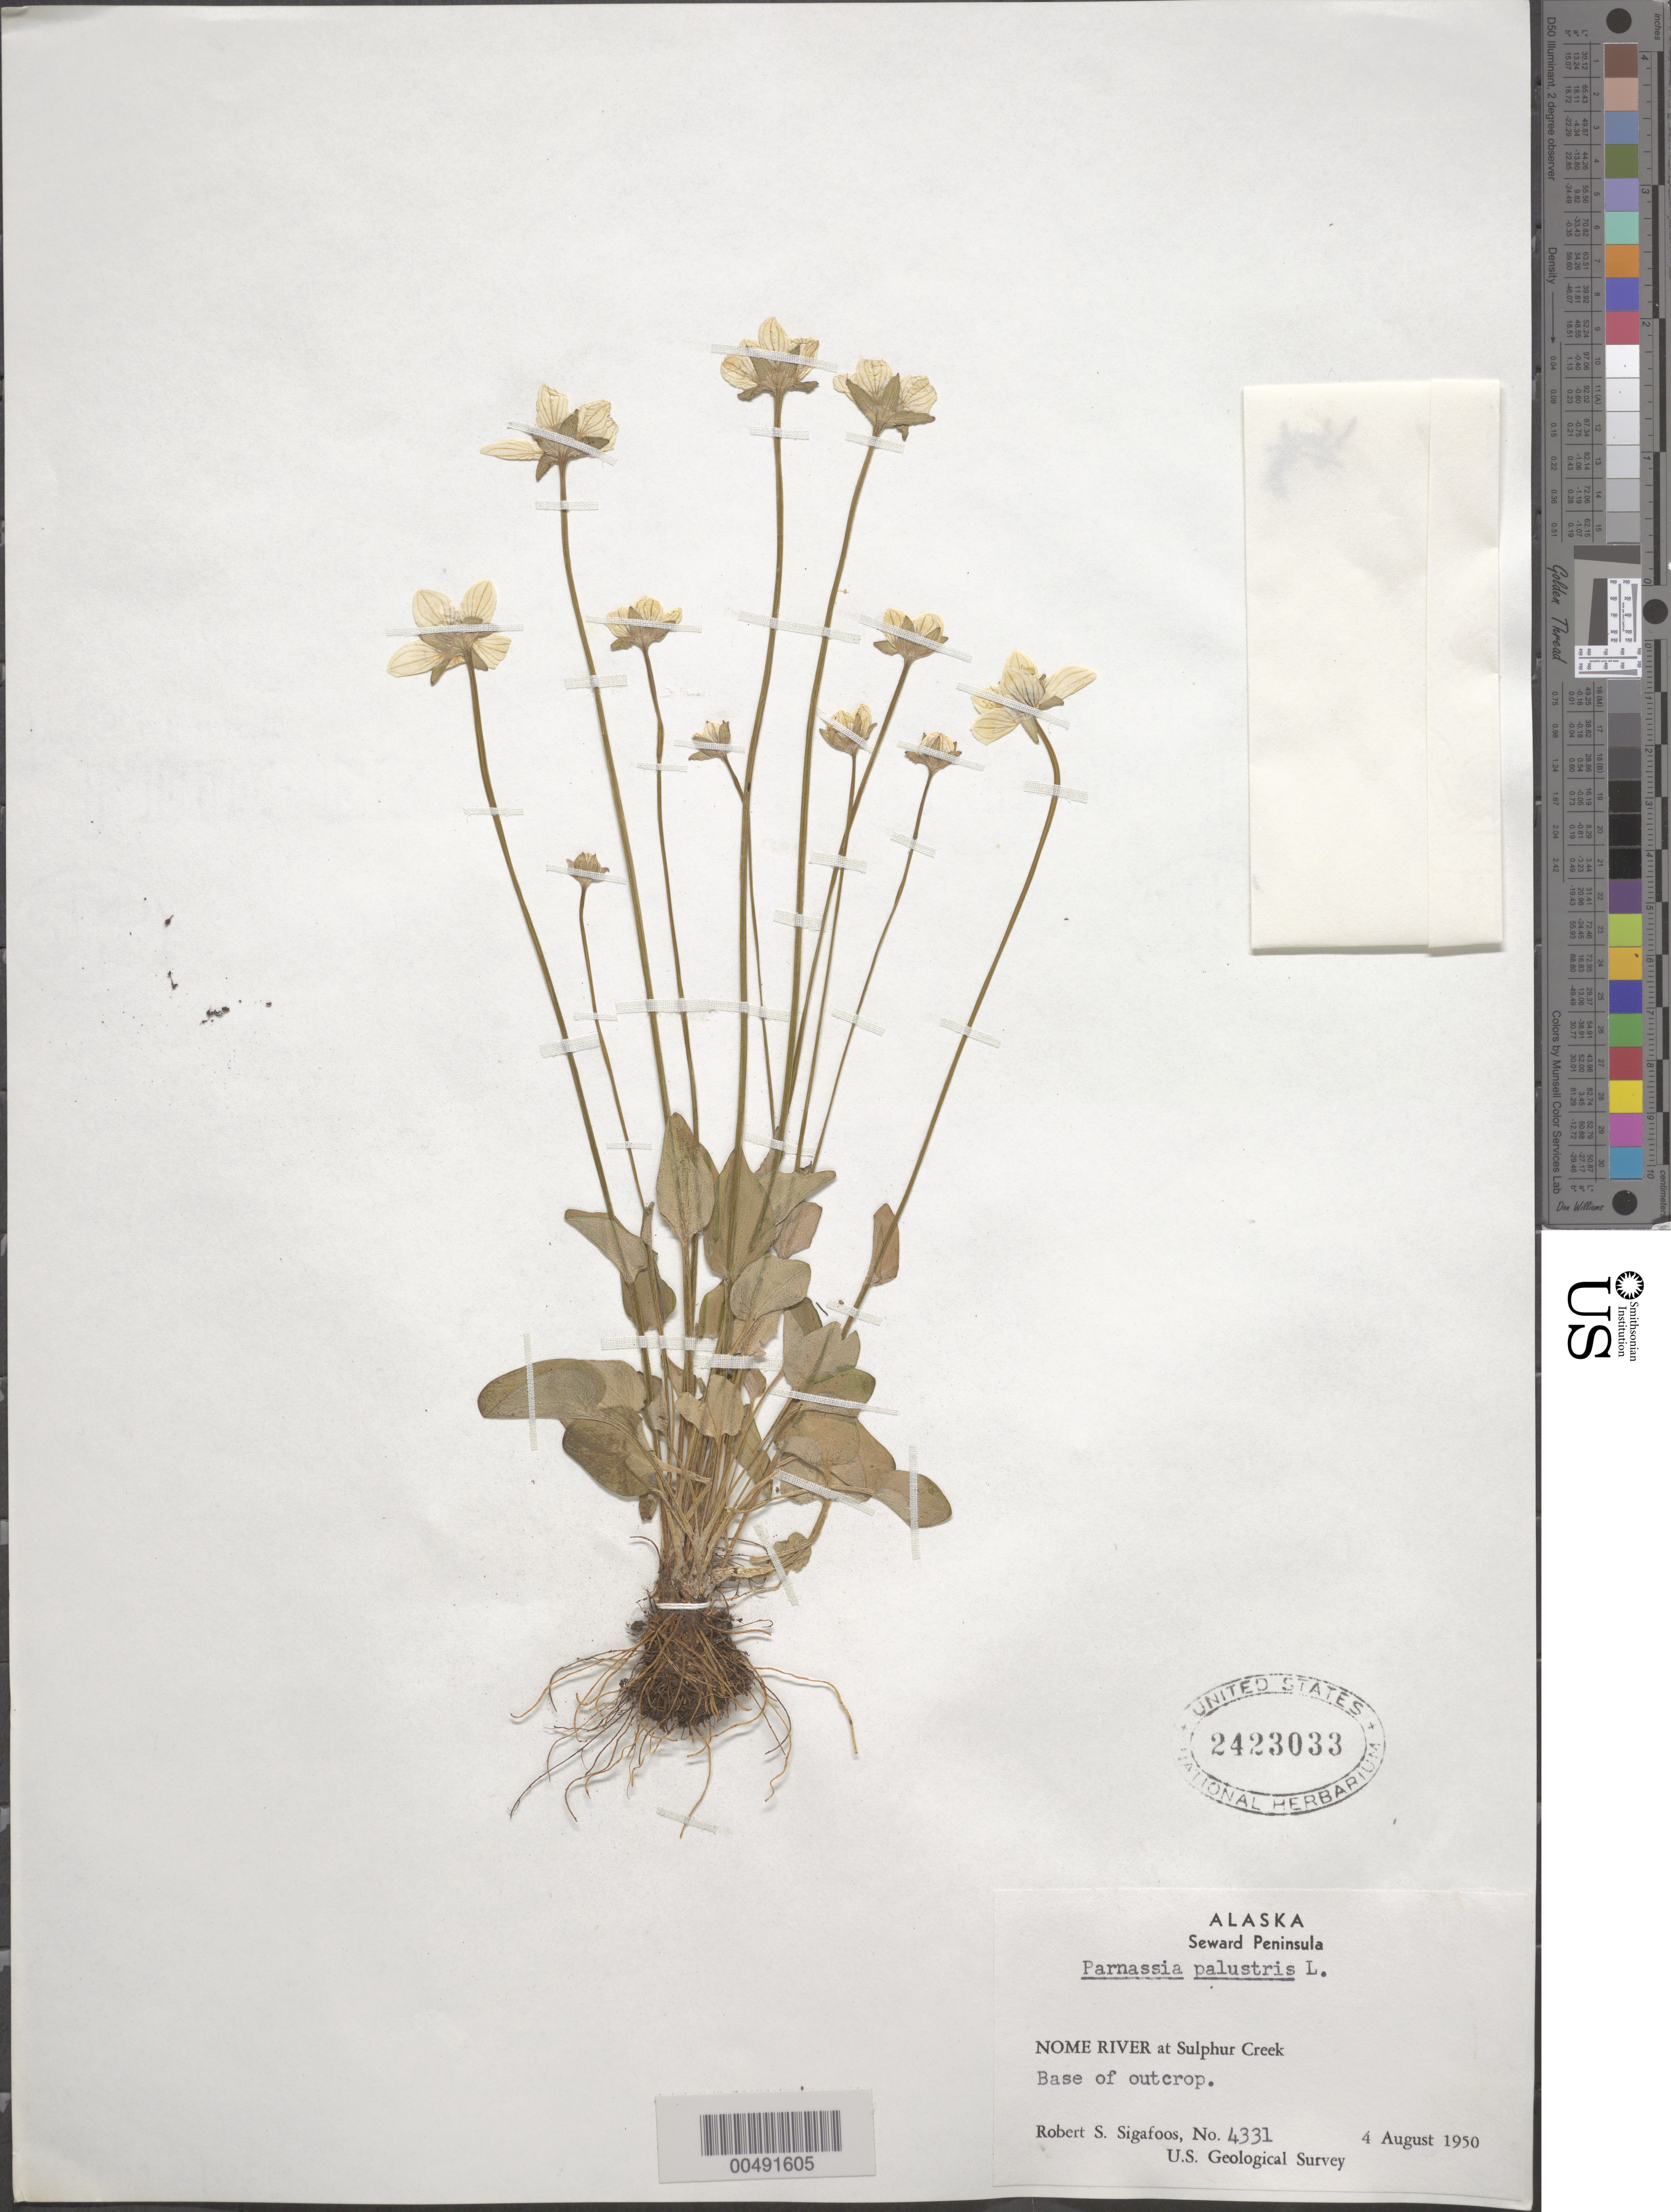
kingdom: Plantae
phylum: Tracheophyta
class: Magnoliopsida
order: Celastrales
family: Parnassiaceae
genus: Parnassia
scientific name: Parnassia palustris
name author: L.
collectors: R. Sigafoos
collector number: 4331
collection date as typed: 04 Aug 1950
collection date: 1950-08-04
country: United States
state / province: Alaska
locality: Seward Peninsula, Nome River at Sulphur Creek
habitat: base of outcrop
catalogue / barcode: US 2423033